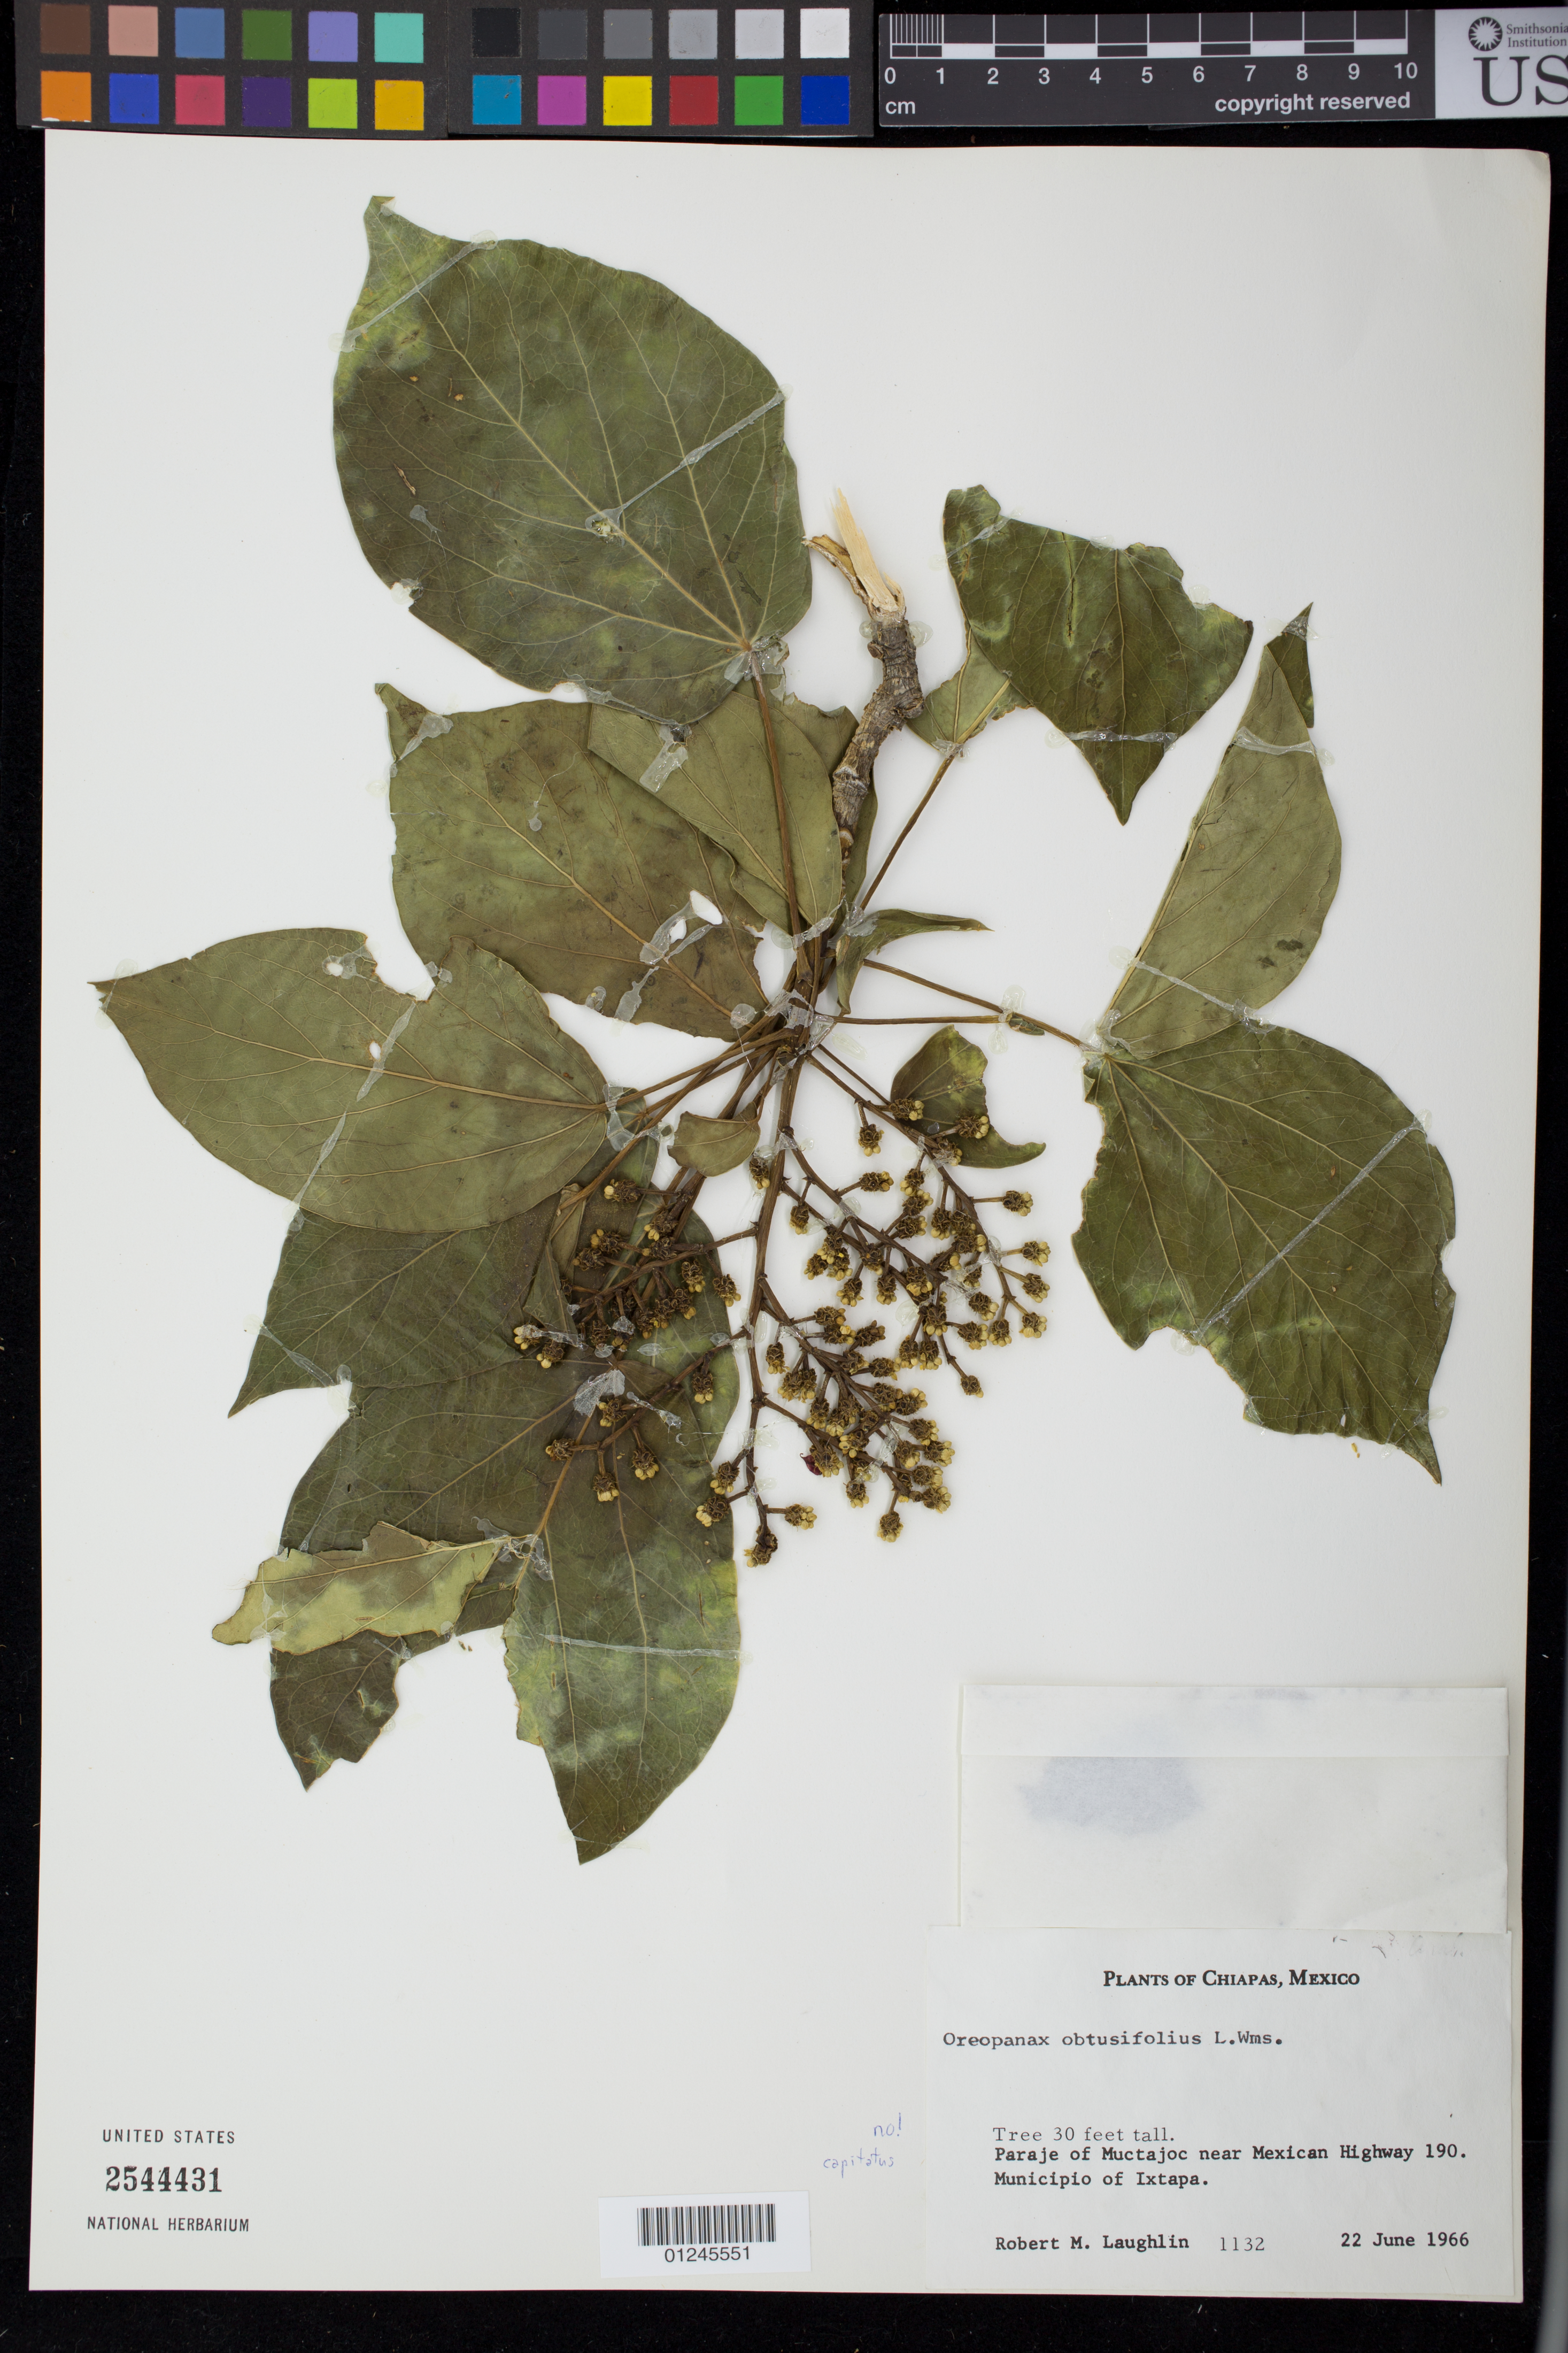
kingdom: Plantae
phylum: Tracheophyta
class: Magnoliopsida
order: Apiales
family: Araliaceae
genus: Oreopanax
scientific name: Oreopanax capitatus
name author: (Jacq.) Decne. & Planch.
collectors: R. M. Laughlin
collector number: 1132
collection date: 1966-06-22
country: Mexico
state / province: Chiapas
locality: Paraje of Muctajoc near Mexican Highway 190. Municipio of Ixtapa.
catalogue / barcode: US 2544431